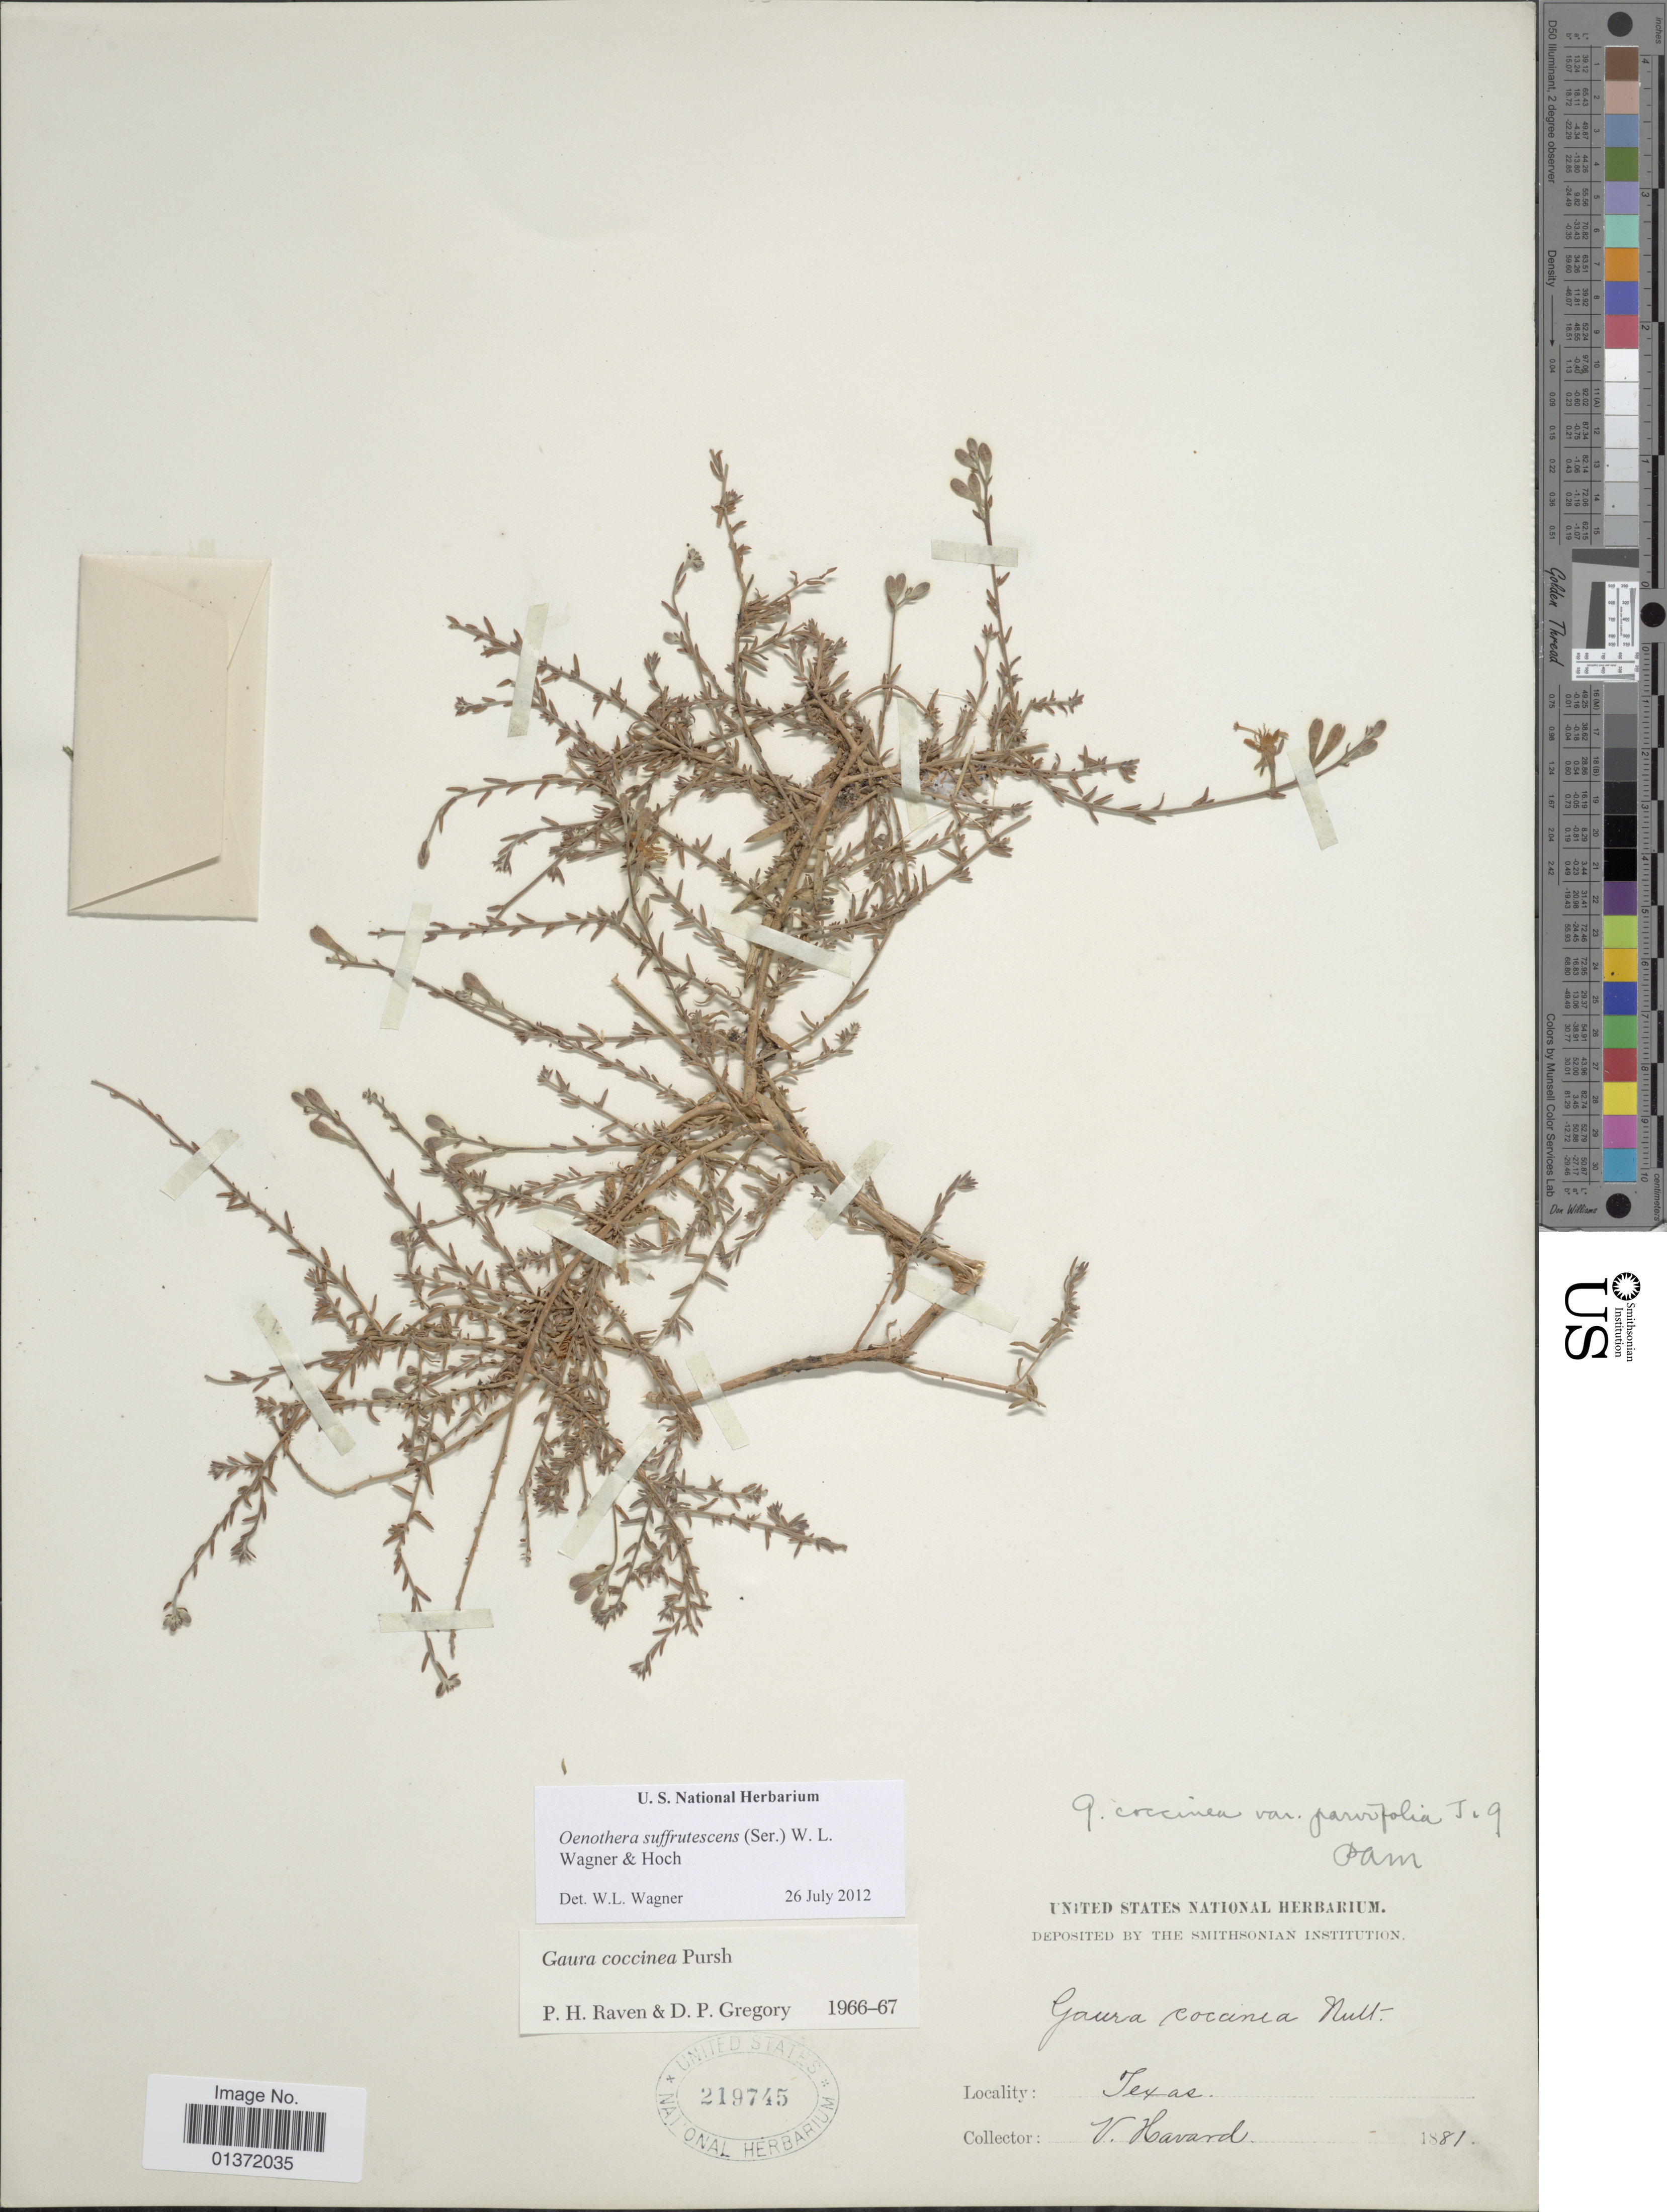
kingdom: Plantae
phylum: Tracheophyta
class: Magnoliopsida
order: Myrtales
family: Onagraceae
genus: Oenothera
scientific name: Oenothera suffrutescens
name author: (Ser.) W.L. Wagner & Hoch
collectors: V. Havard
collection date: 1881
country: United States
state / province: Texas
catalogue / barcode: US 219745